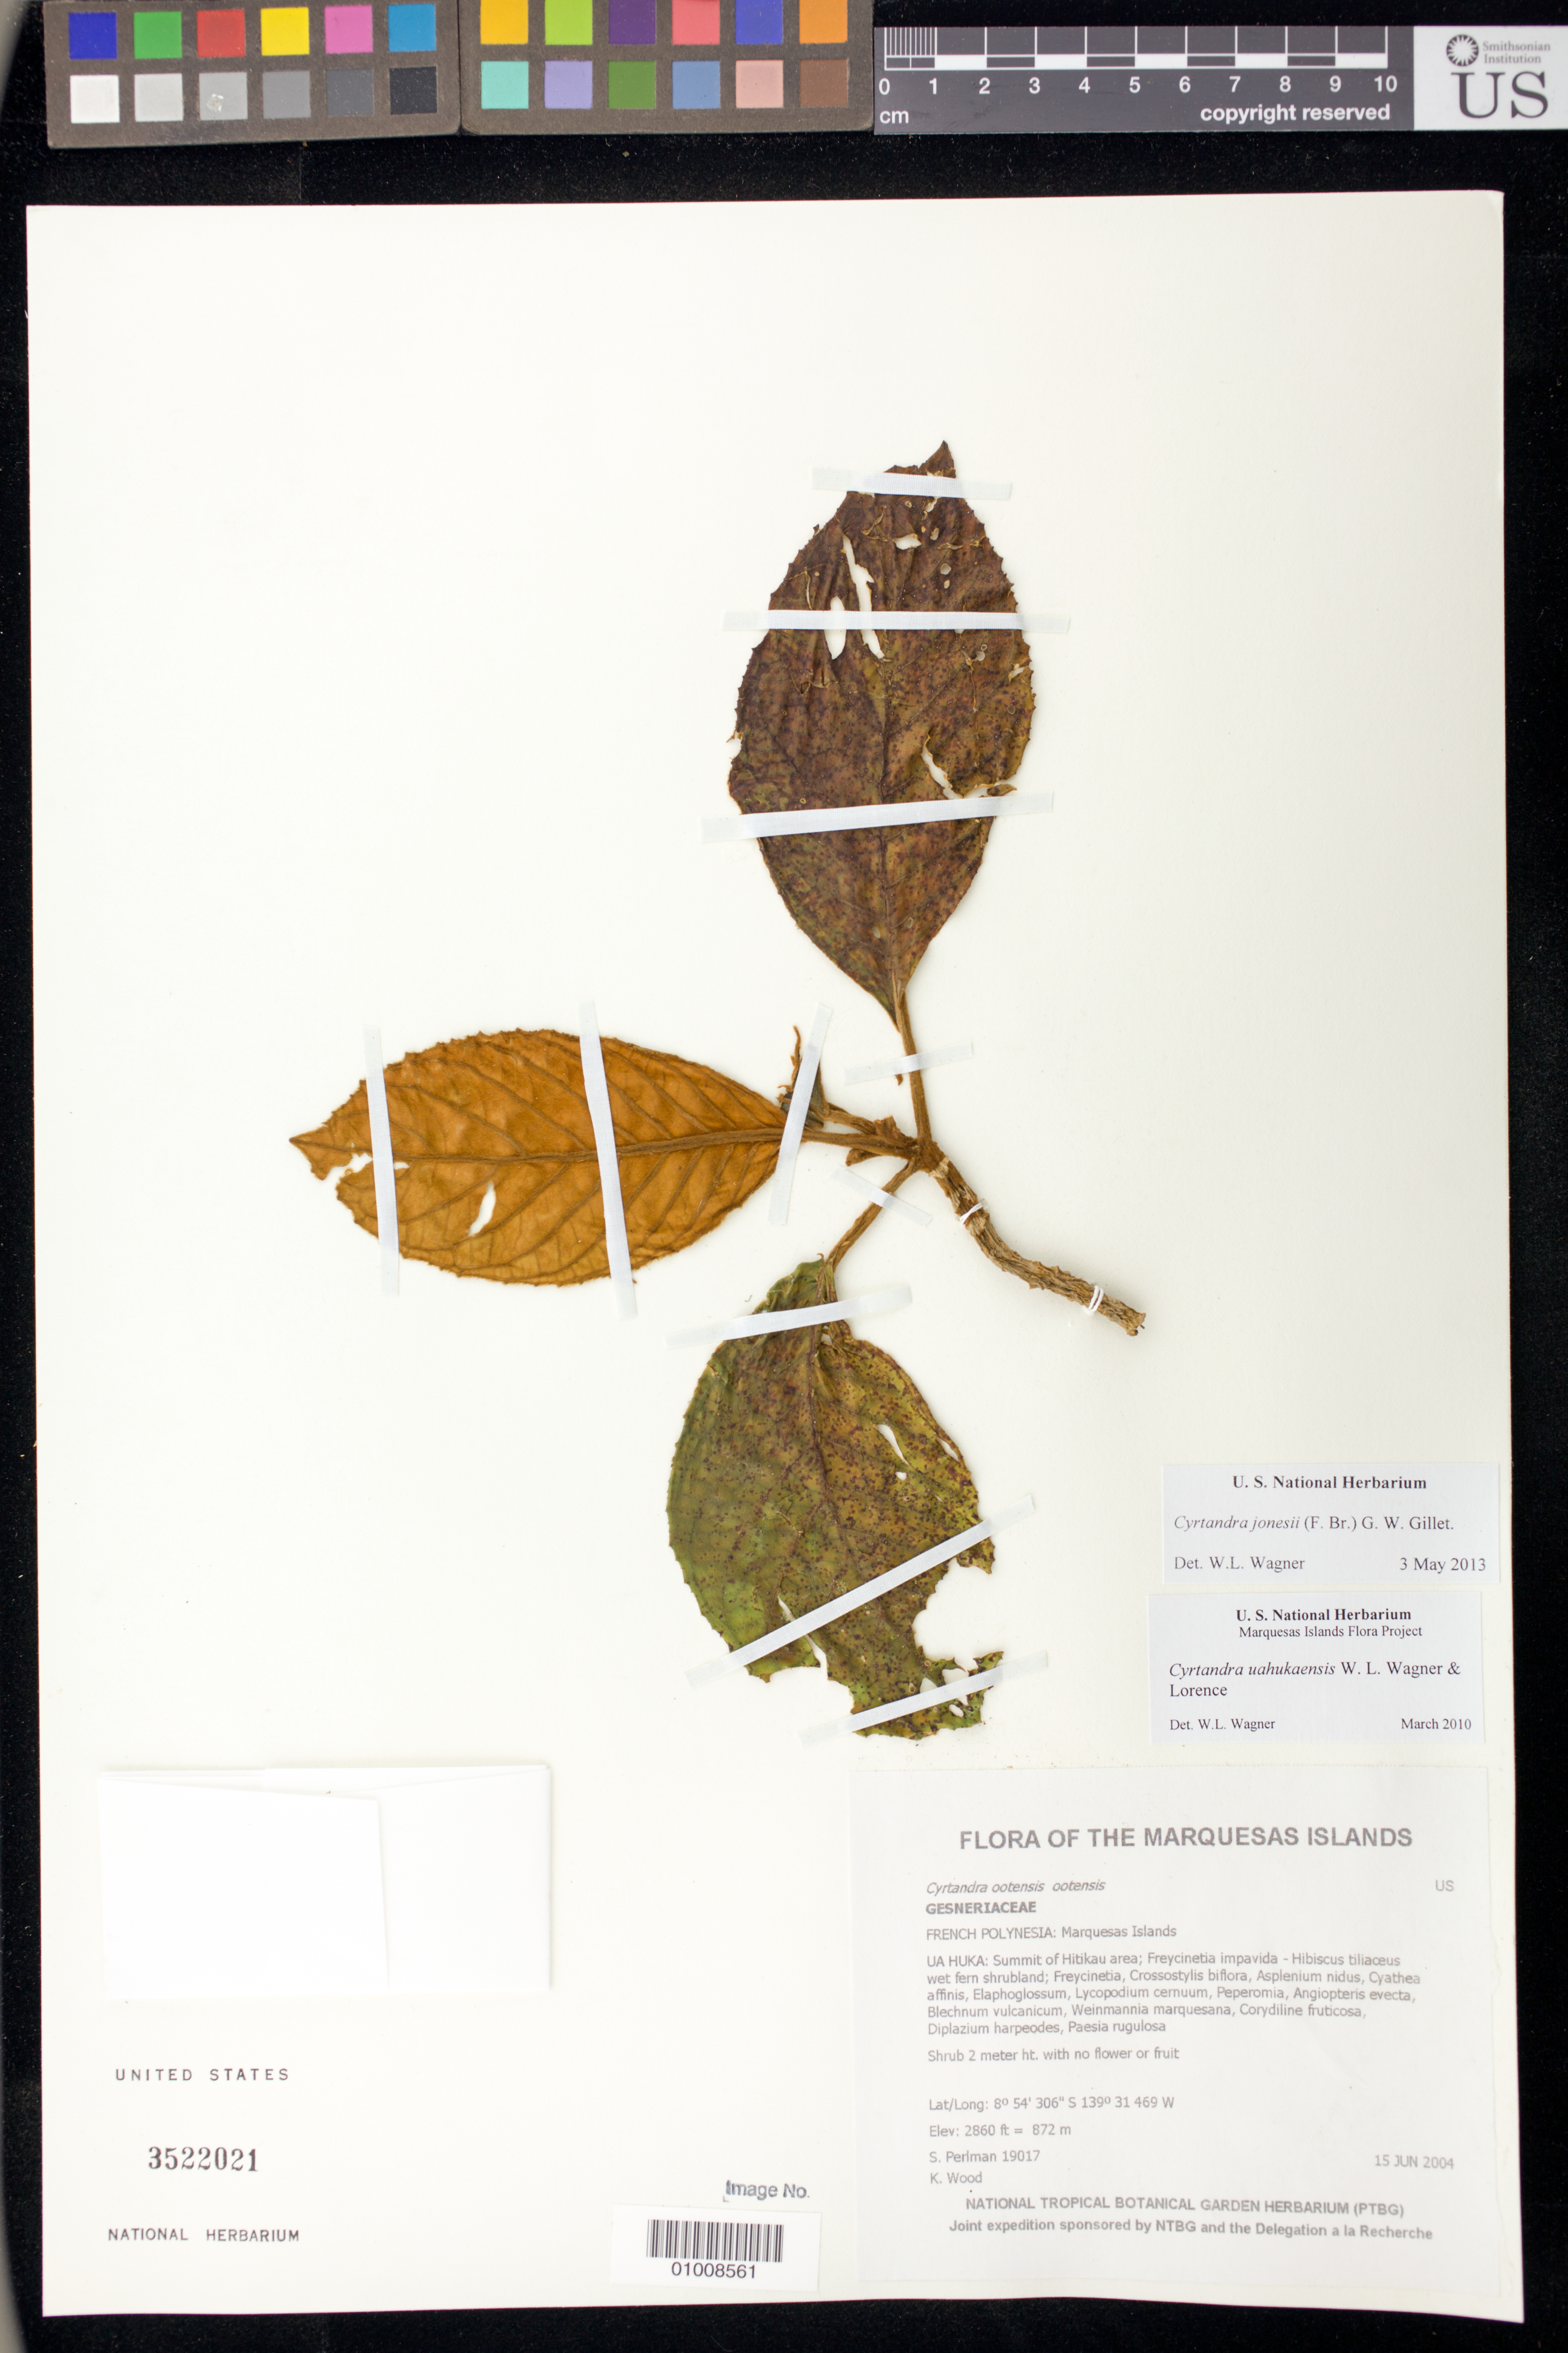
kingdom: Plantae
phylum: Tracheophyta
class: Magnoliopsida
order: Lamiales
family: Gesneriaceae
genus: Cyrtandra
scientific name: Cyrtandra jonesii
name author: (F. Br.) Gillett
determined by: Wagner, W. L., (BOT), Smithsonian Institution - National Museum of Natural History (UNITED STATES)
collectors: S. P. Perlman & K. R. Wood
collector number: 19017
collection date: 2004-06-15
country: French Polynesia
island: Ua Huka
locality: Summit of Hitikau area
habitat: Freycinetia impavida - Hibiscus tiliaceus wet fern shrubland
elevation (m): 872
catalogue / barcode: US 3522021